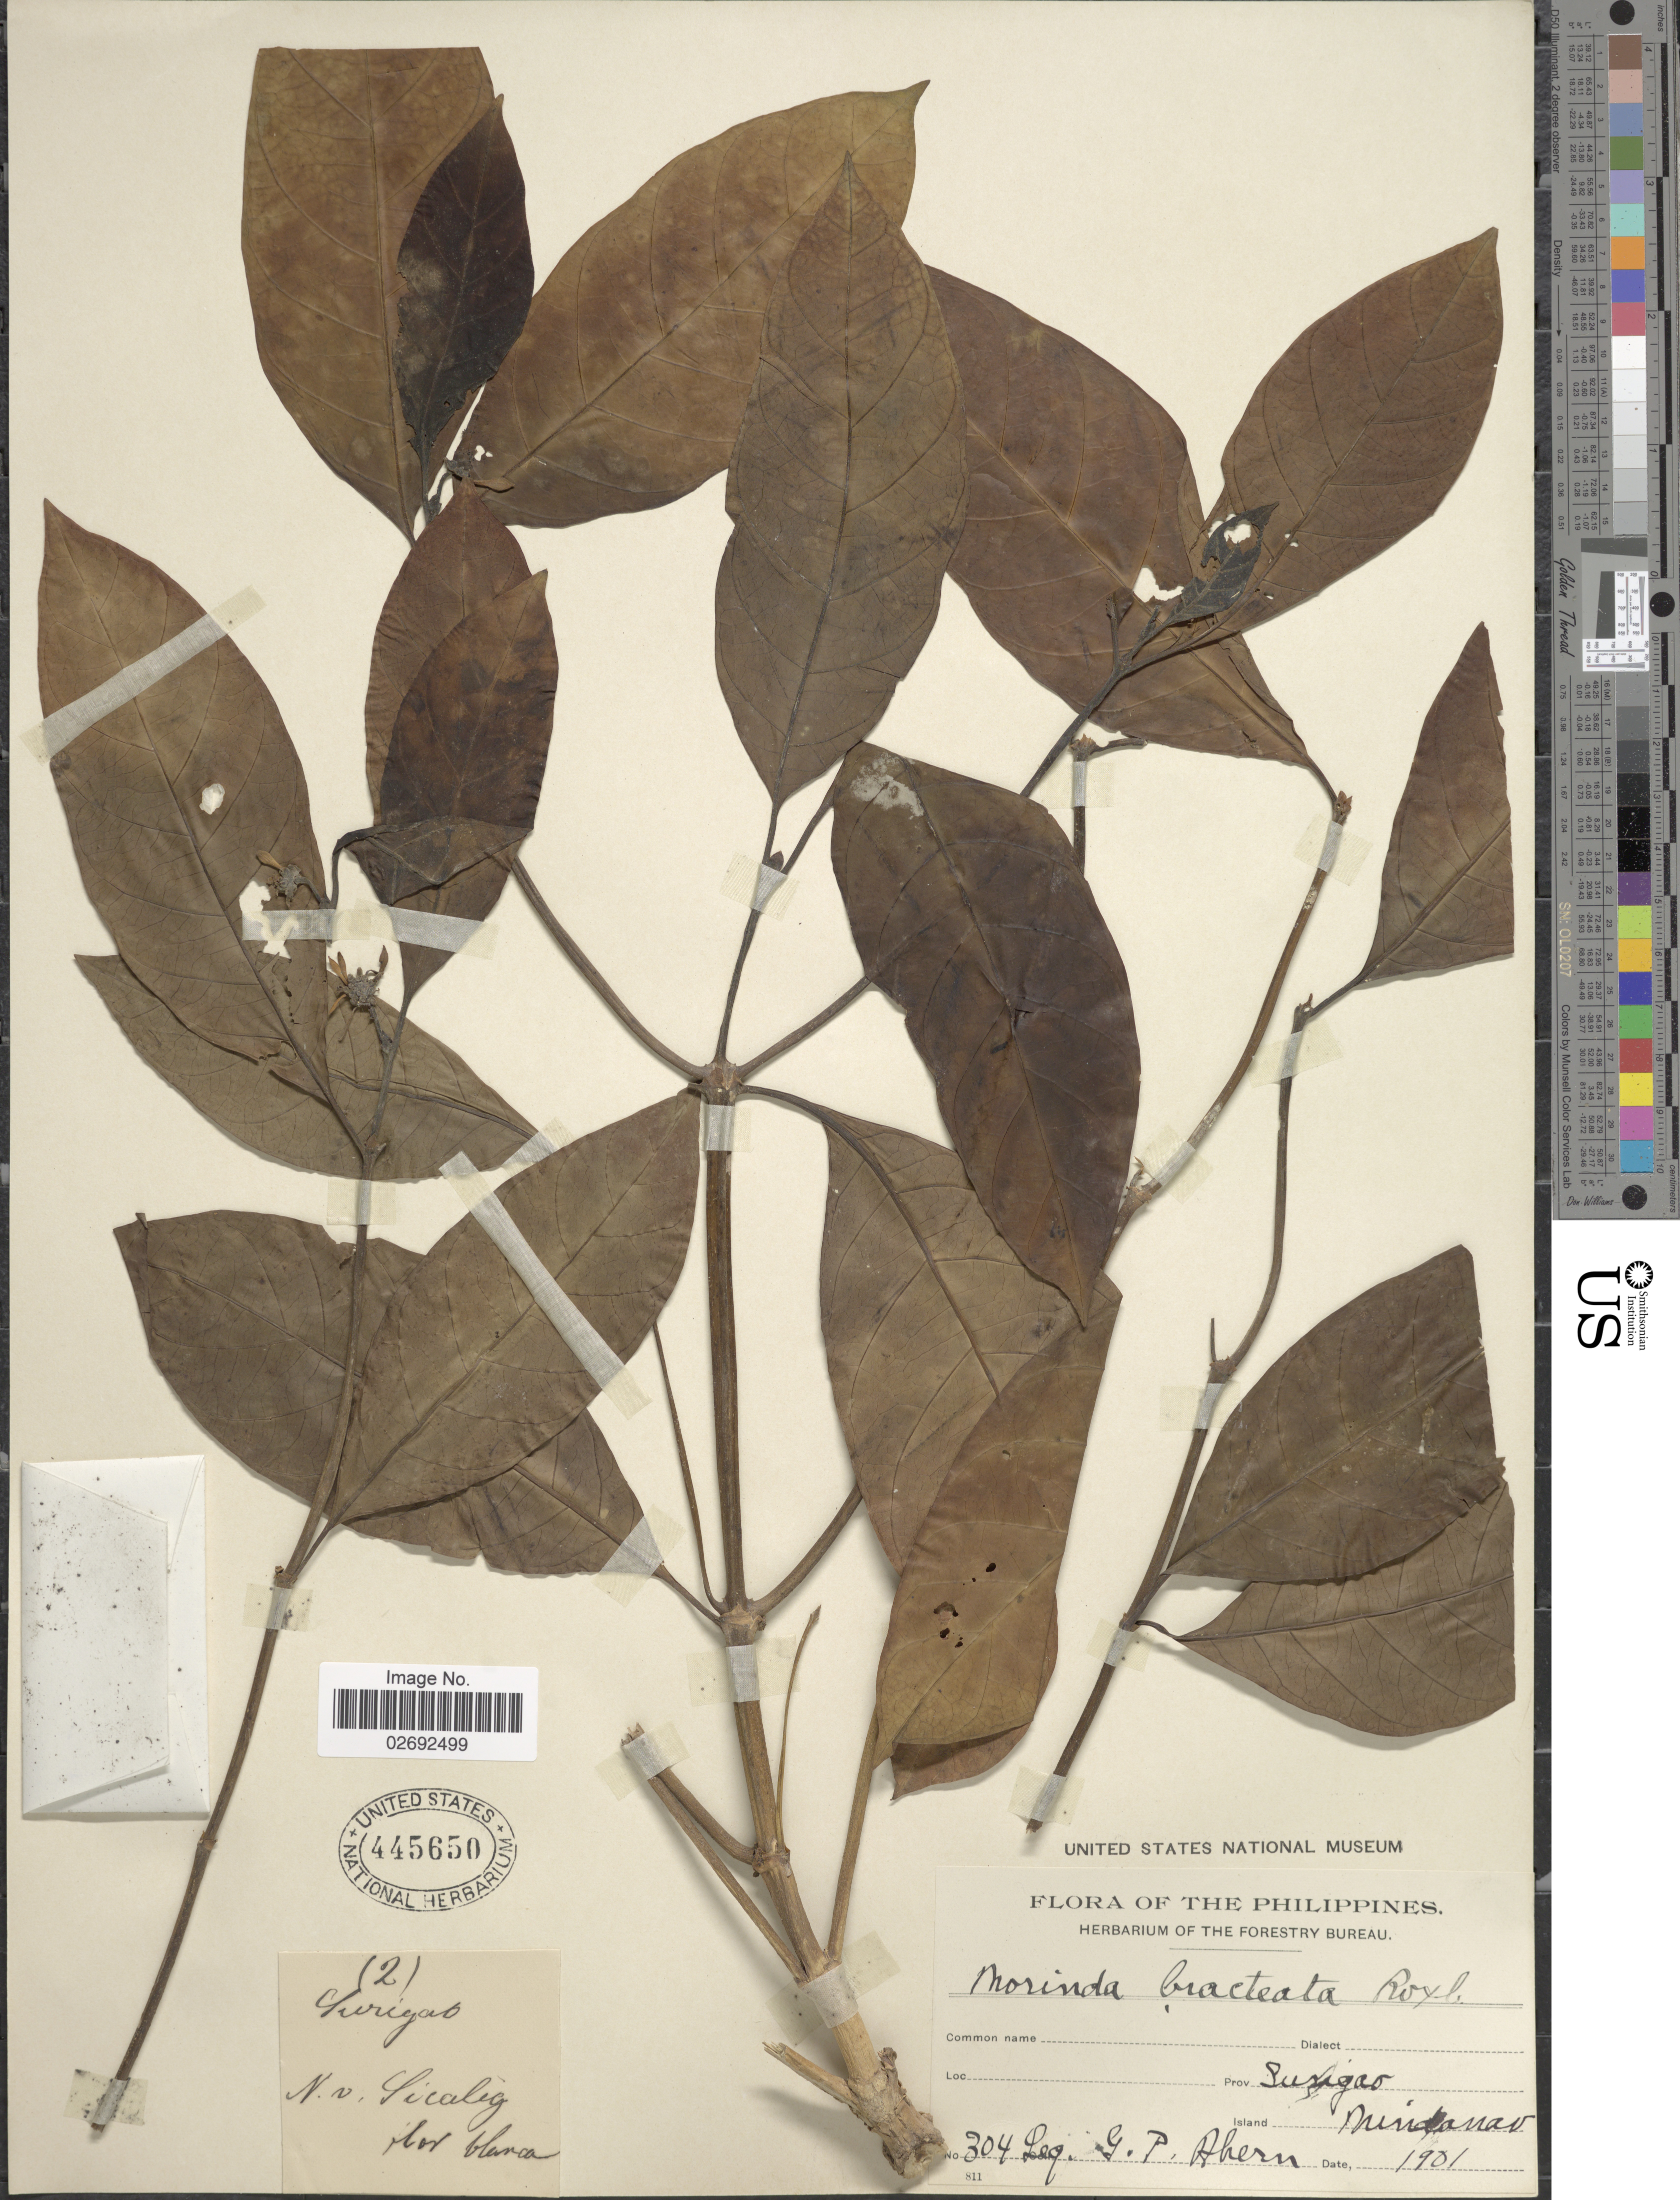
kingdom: Plantae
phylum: Tracheophyta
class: Magnoliopsida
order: Gentianales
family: Rubiaceae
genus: Morinda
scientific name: Morinda bracteata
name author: Roxb.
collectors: G. Ahern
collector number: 304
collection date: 1901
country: Philippines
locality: Prov. Surigao, Island Mindanao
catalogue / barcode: US 445650